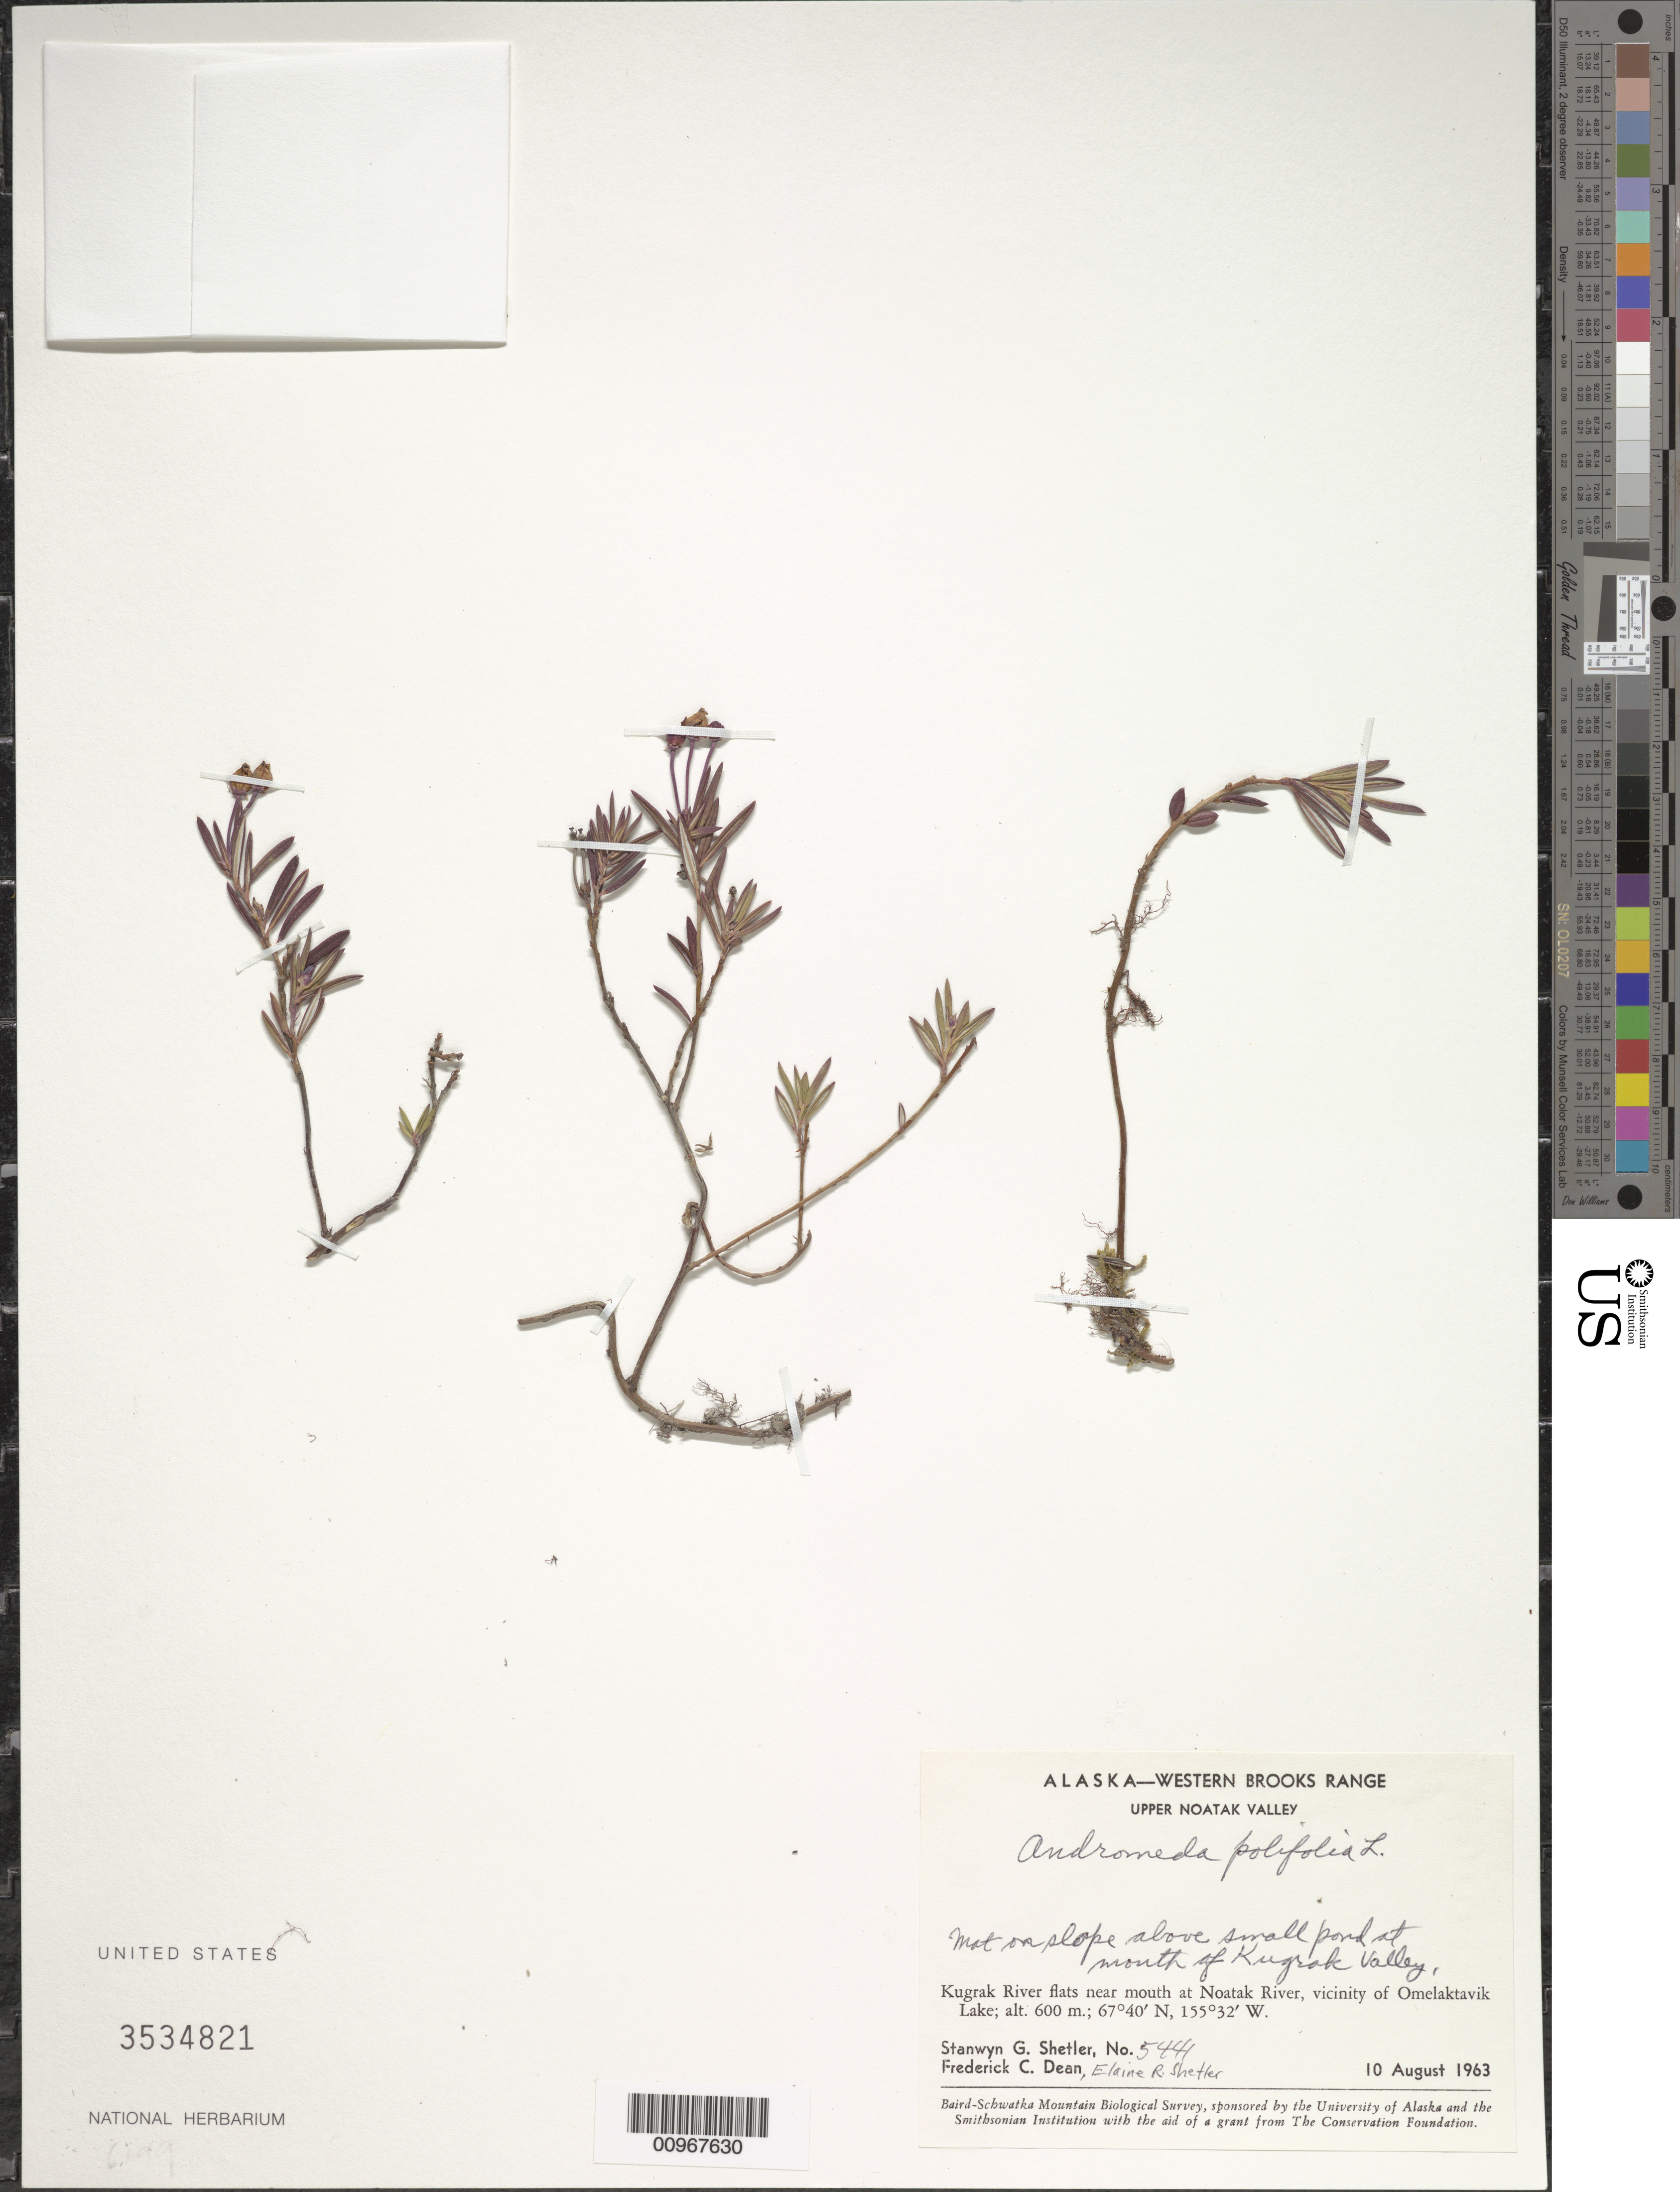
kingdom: Plantae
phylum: Tracheophyta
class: Magnoliopsida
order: Ericales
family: Ericaceae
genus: Andromeda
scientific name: Andromeda polifolia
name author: L.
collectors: S. Shetler, F. C. Dean & E. R. Shetler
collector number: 5441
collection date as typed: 10 Aug 1963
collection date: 1963-08-10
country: United States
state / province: Alaska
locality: Kugrak River flats near mouth at Noatak River, vicinity of Omelaktavik Lake. Western Brooks Range, Upper Noatak Valley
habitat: Mat on slope above small pond at mouth of Kugrak Valley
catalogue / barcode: US 3534821